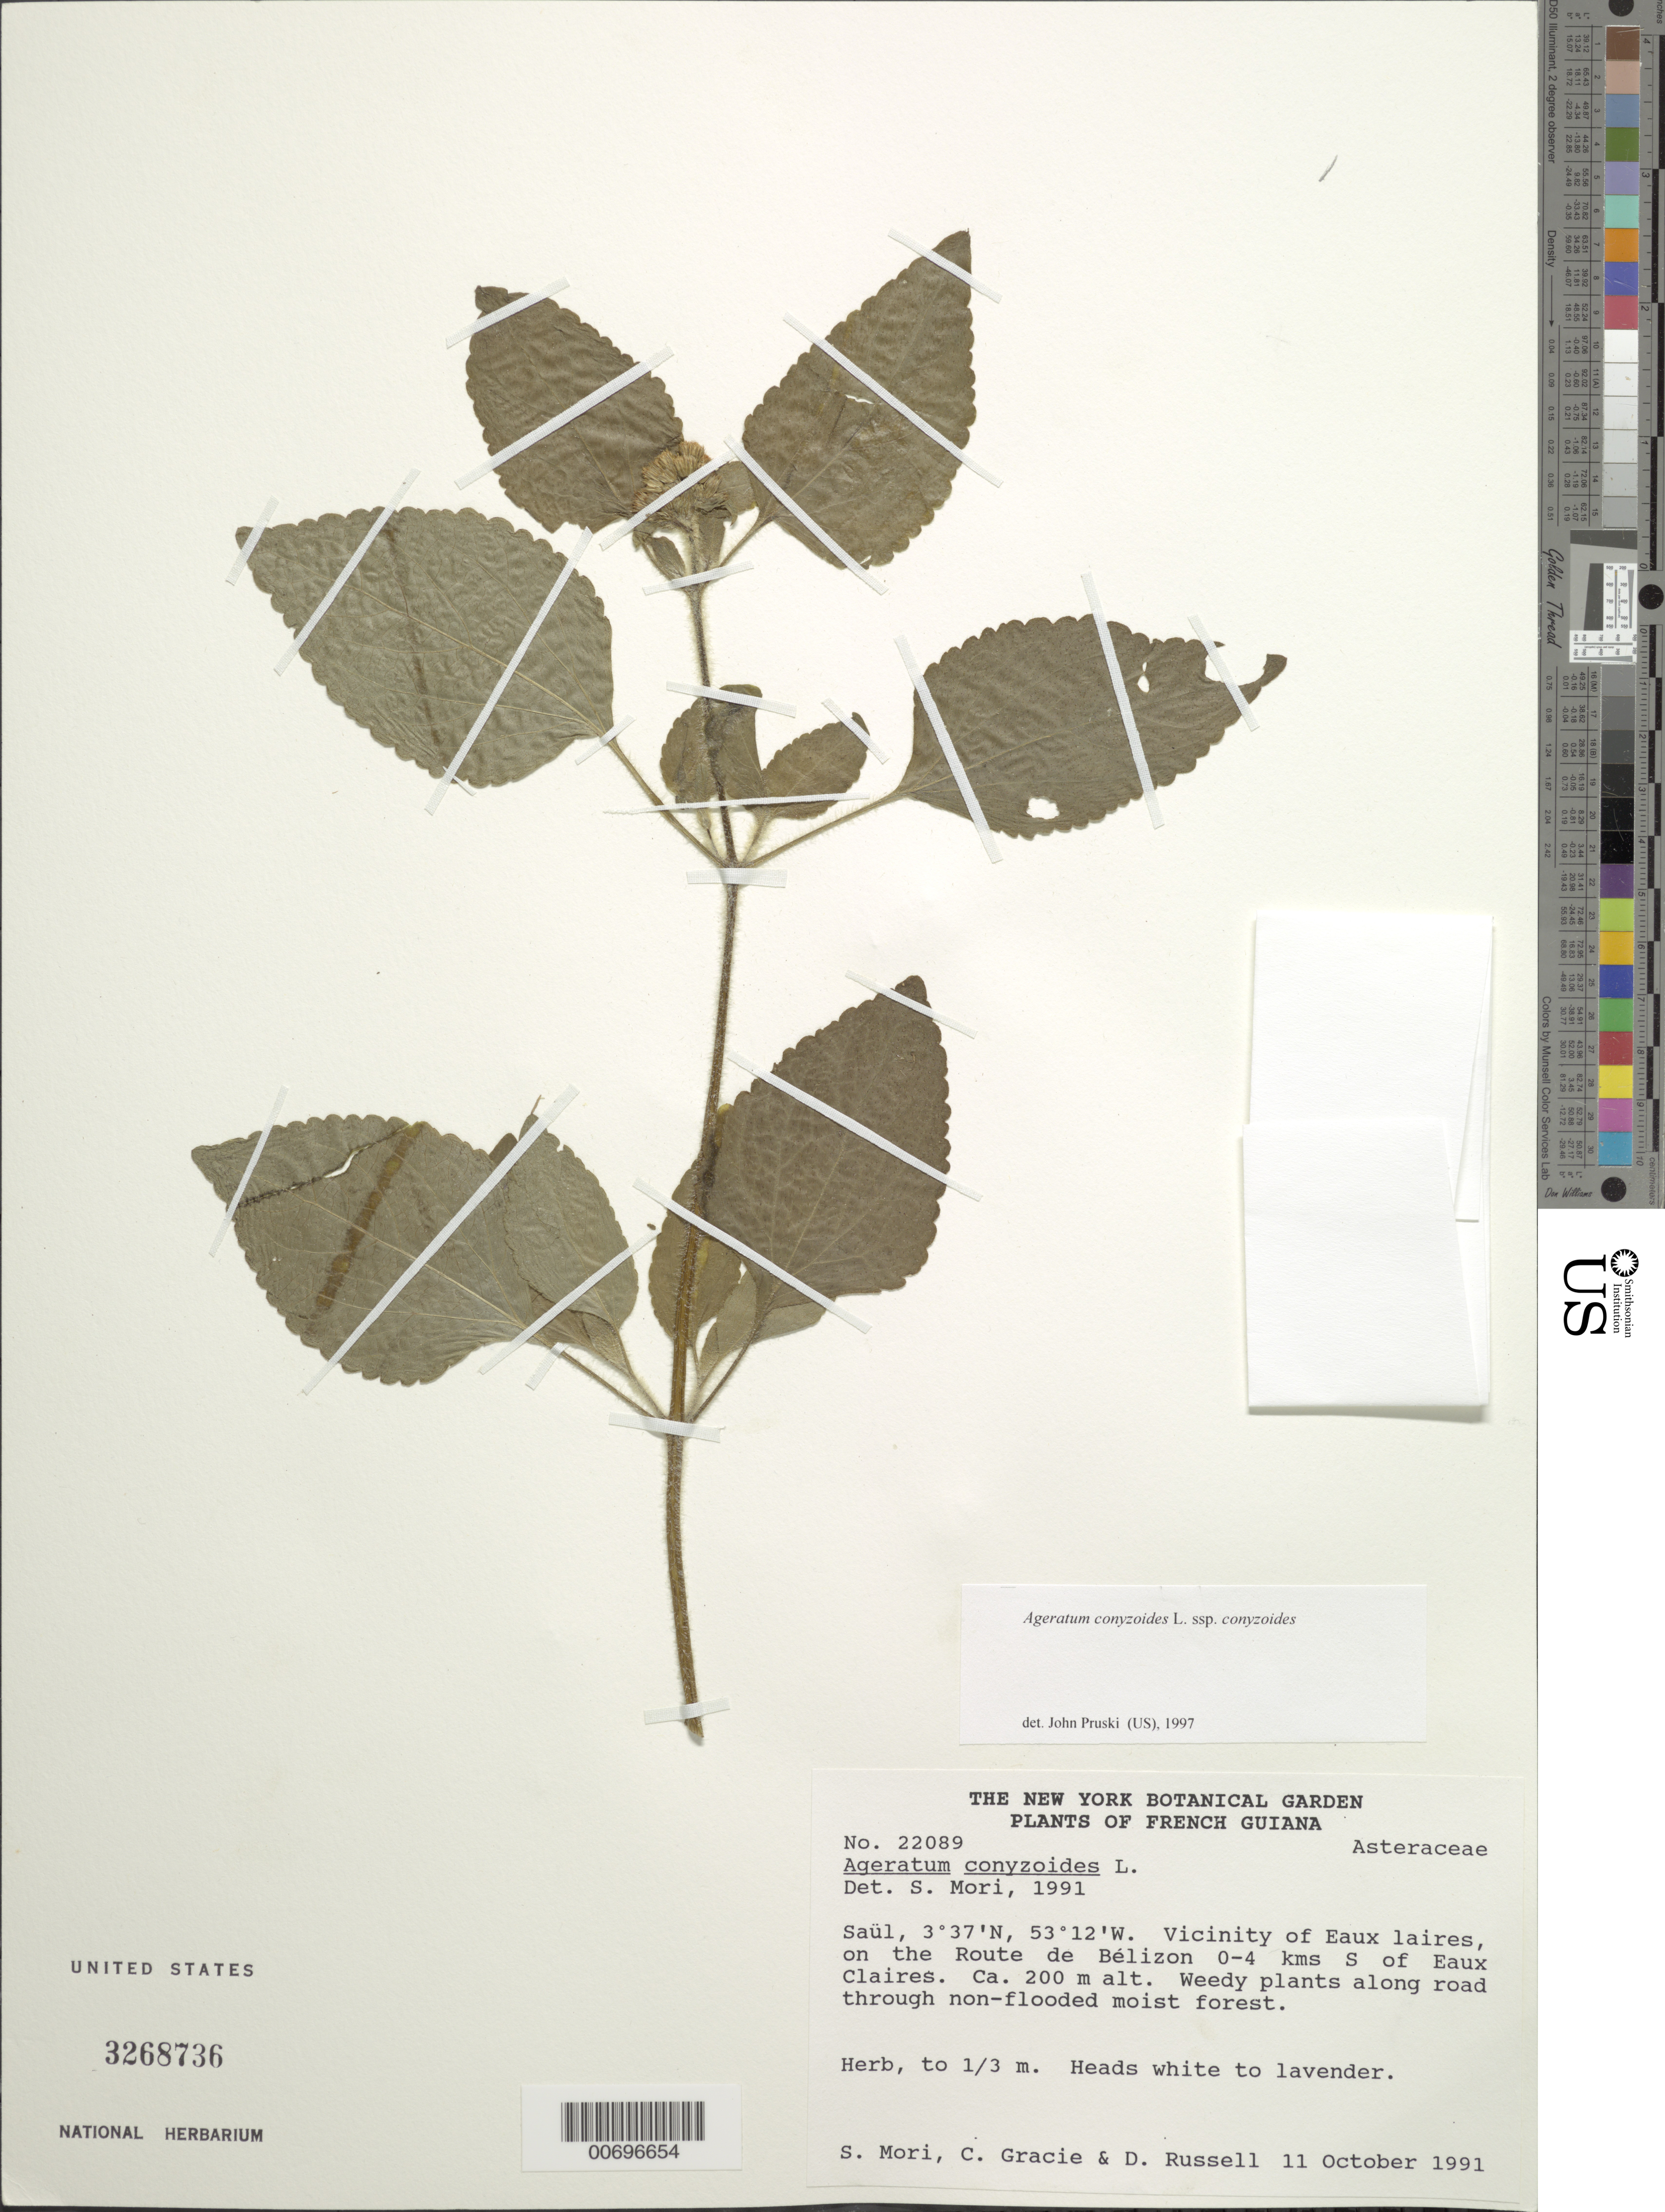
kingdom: Plantae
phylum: Tracheophyta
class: Magnoliopsida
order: Asterales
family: Asteraceae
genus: Ageratum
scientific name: Ageratum conyzoides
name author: L.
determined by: Mori, Scott A.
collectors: S. Mori, C. A. Gracie, J. Lazzaroni, B. Rishel, D. Russell & F. Wright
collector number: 22089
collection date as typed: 11-Oct-91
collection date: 1991-10-11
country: French Guiana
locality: Saül, vicinity of Eaux Claires, on Route de Belizon 0-4 kms south of Eaux Claires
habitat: Weedy plants along road through non-flooded moist forest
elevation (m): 200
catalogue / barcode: US 3268736